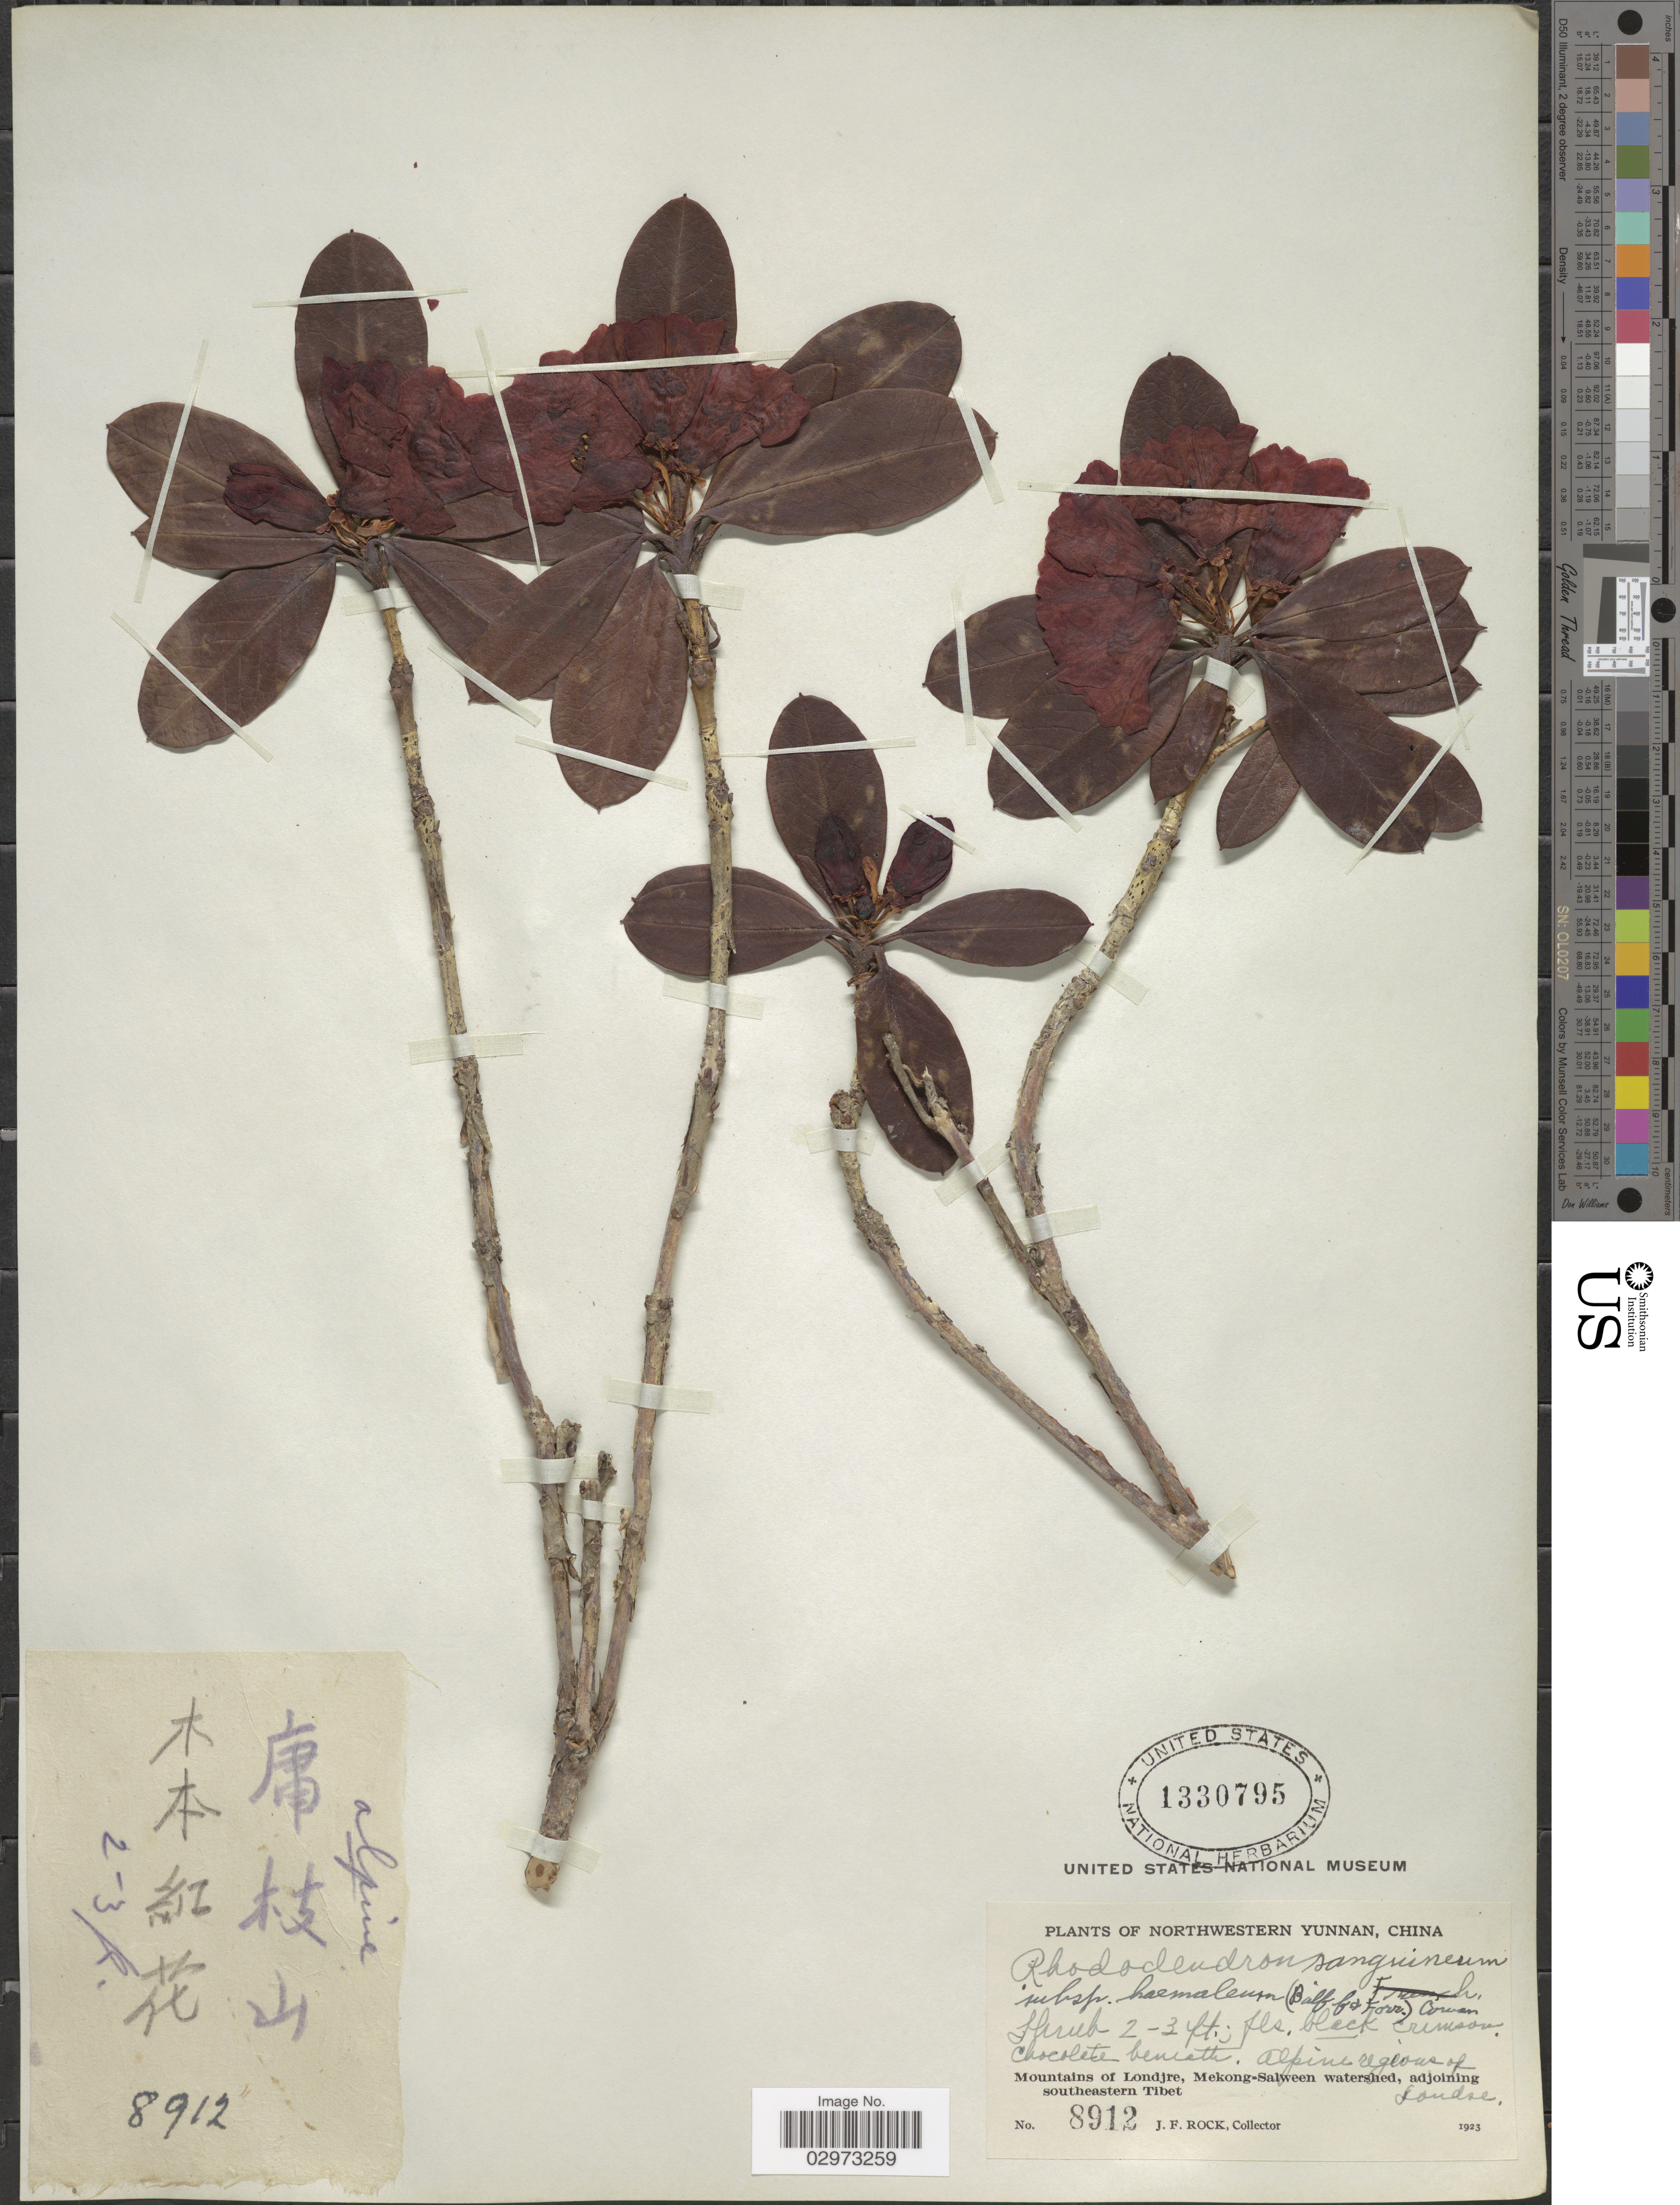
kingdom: Plantae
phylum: Tracheophyta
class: Magnoliopsida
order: Ericales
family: Ericaceae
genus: Rhododendron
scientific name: Rhododendron sanguineum subsp. haemaleum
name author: (Balf. f. & Forrest) Cowan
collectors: J. Rock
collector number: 8912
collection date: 1923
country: China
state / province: Yunnan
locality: Northwestern Yunnan. Alpine regions of Londre. Mountains of Londjre, Mekong-Salween watershed, adjoining southeastern Tibet.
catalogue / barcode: US 1330795